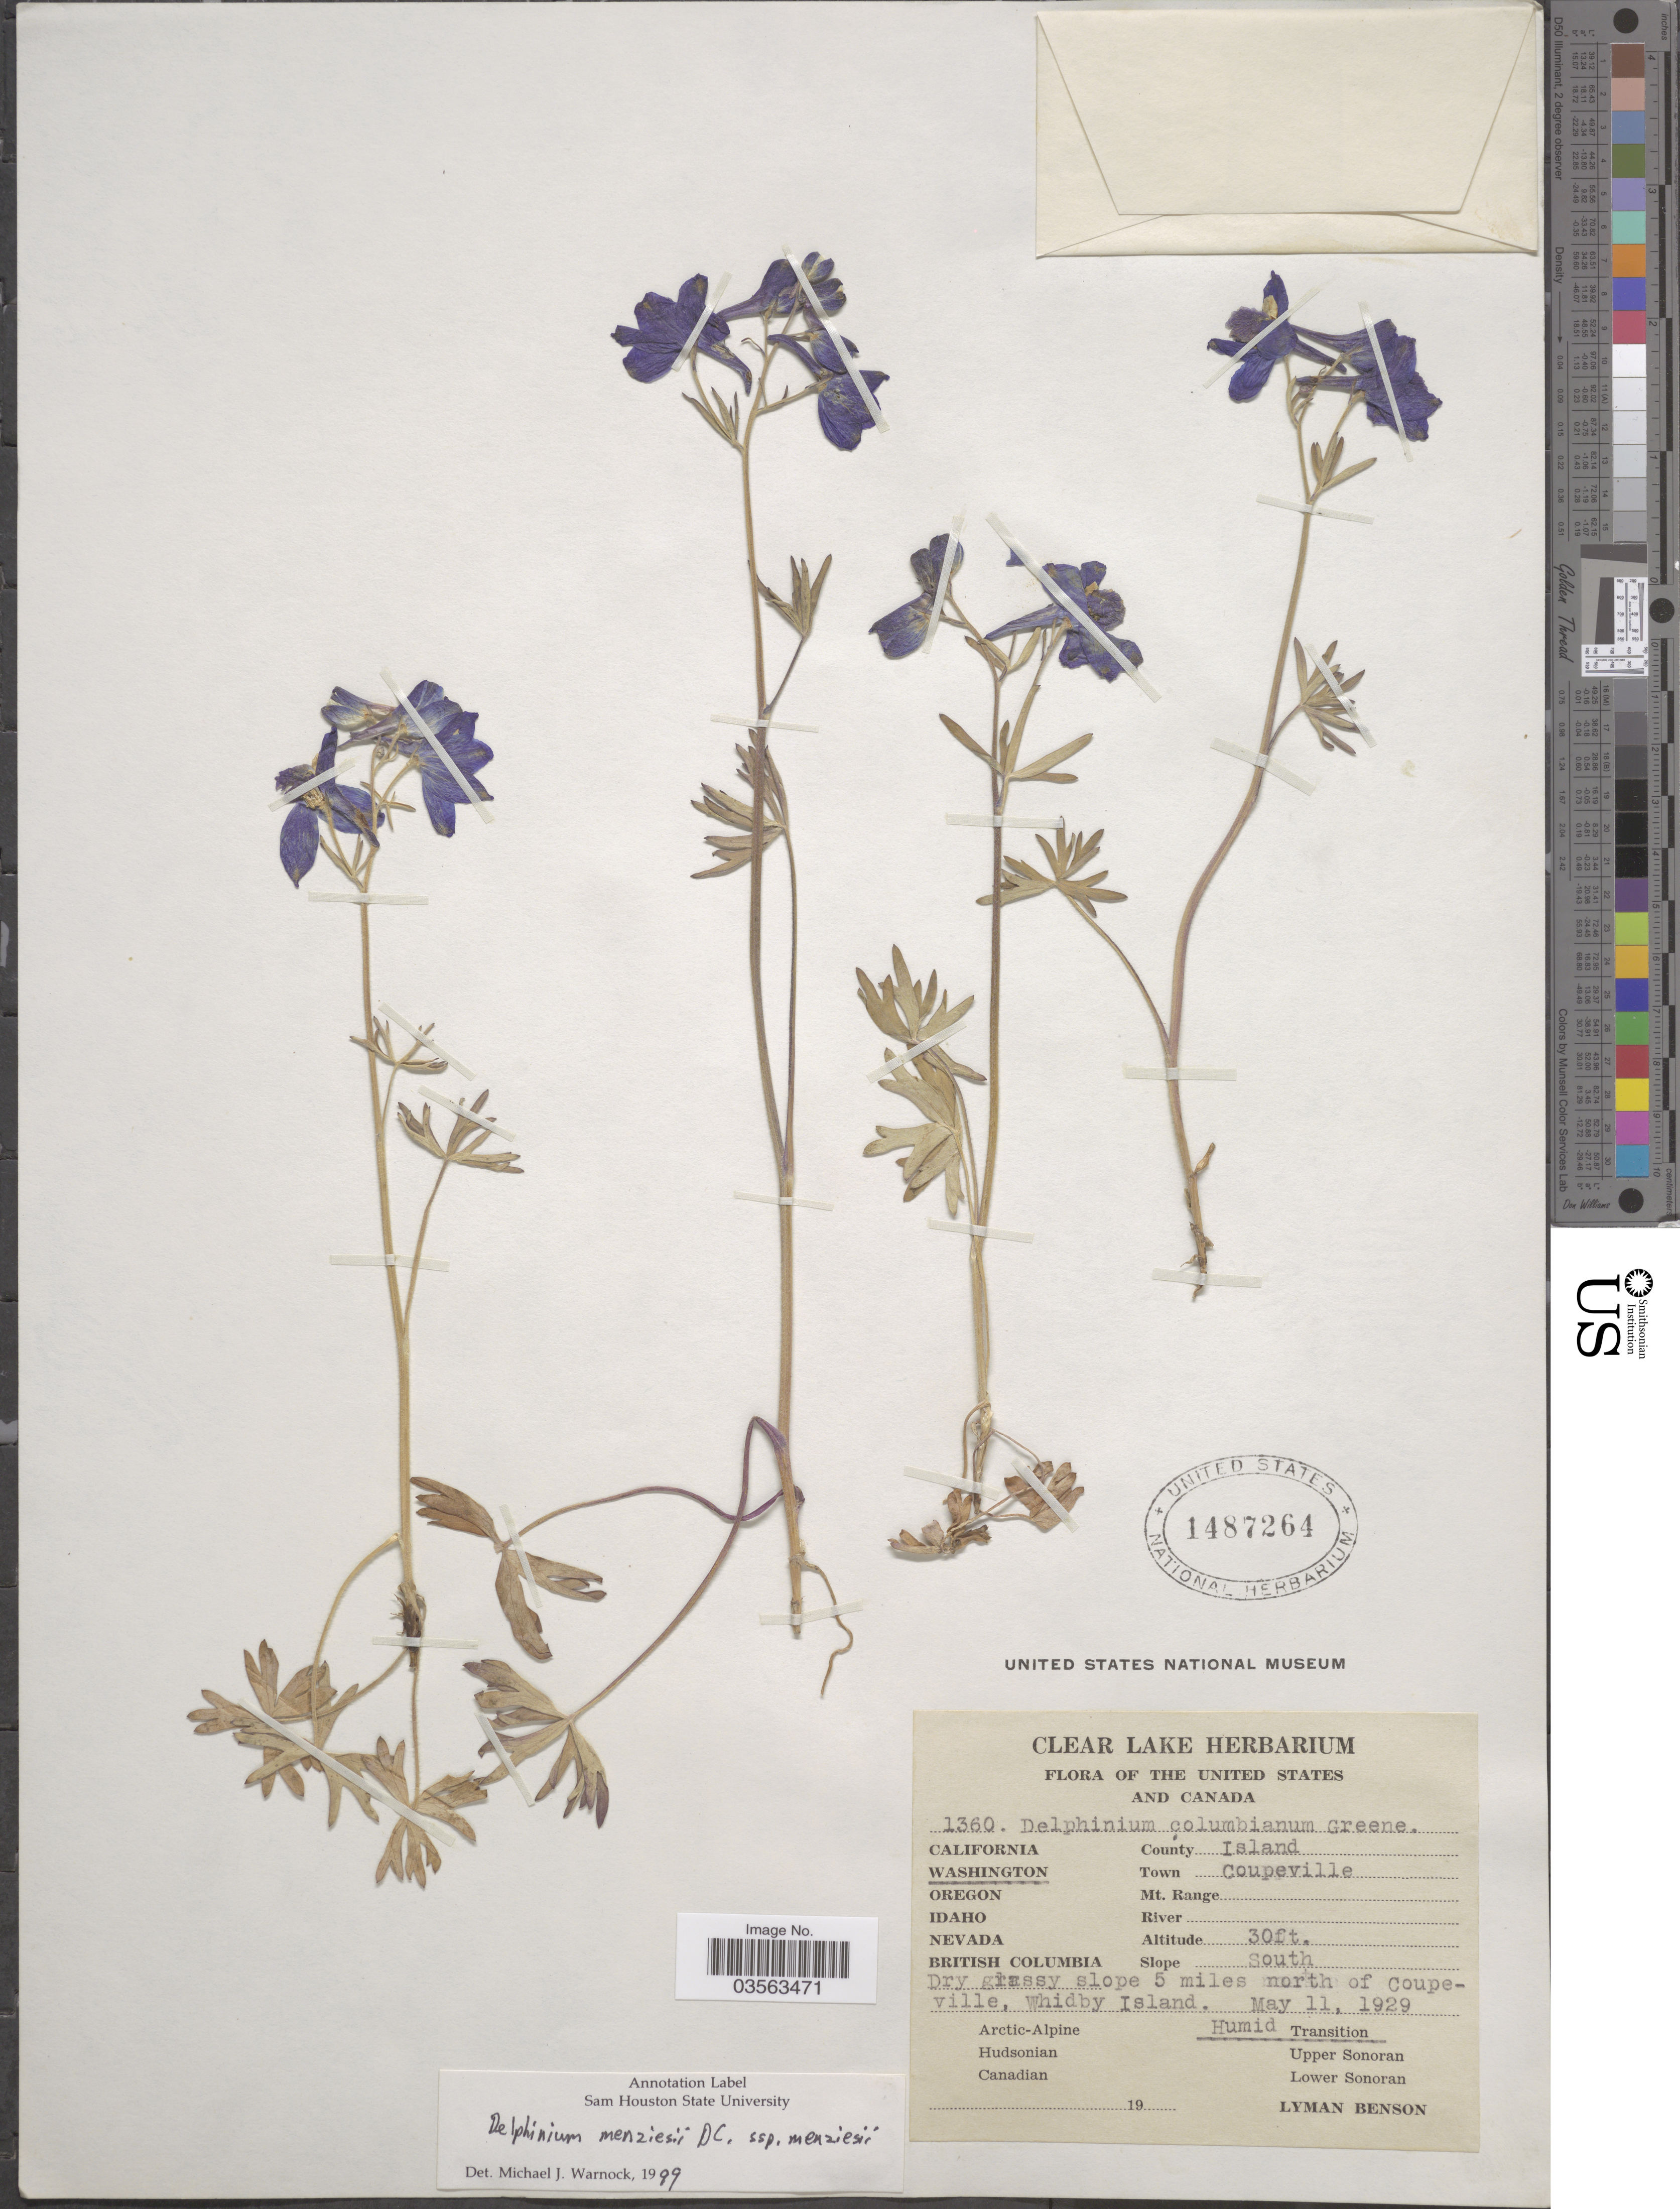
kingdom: Plantae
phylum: Tracheophyta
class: Magnoliopsida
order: Ranunculales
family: Ranunculaceae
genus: Delphinium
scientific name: Delphinium menziesii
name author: DC.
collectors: L. D. Benson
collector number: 1360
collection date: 1929-05-11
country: United States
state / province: Washington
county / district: Island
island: Whidbey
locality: County Island. Town Coupeville. Slope South. Dry grassy slope 5 miles north of Coupeville, whidby Island.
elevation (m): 9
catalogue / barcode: US 1487264